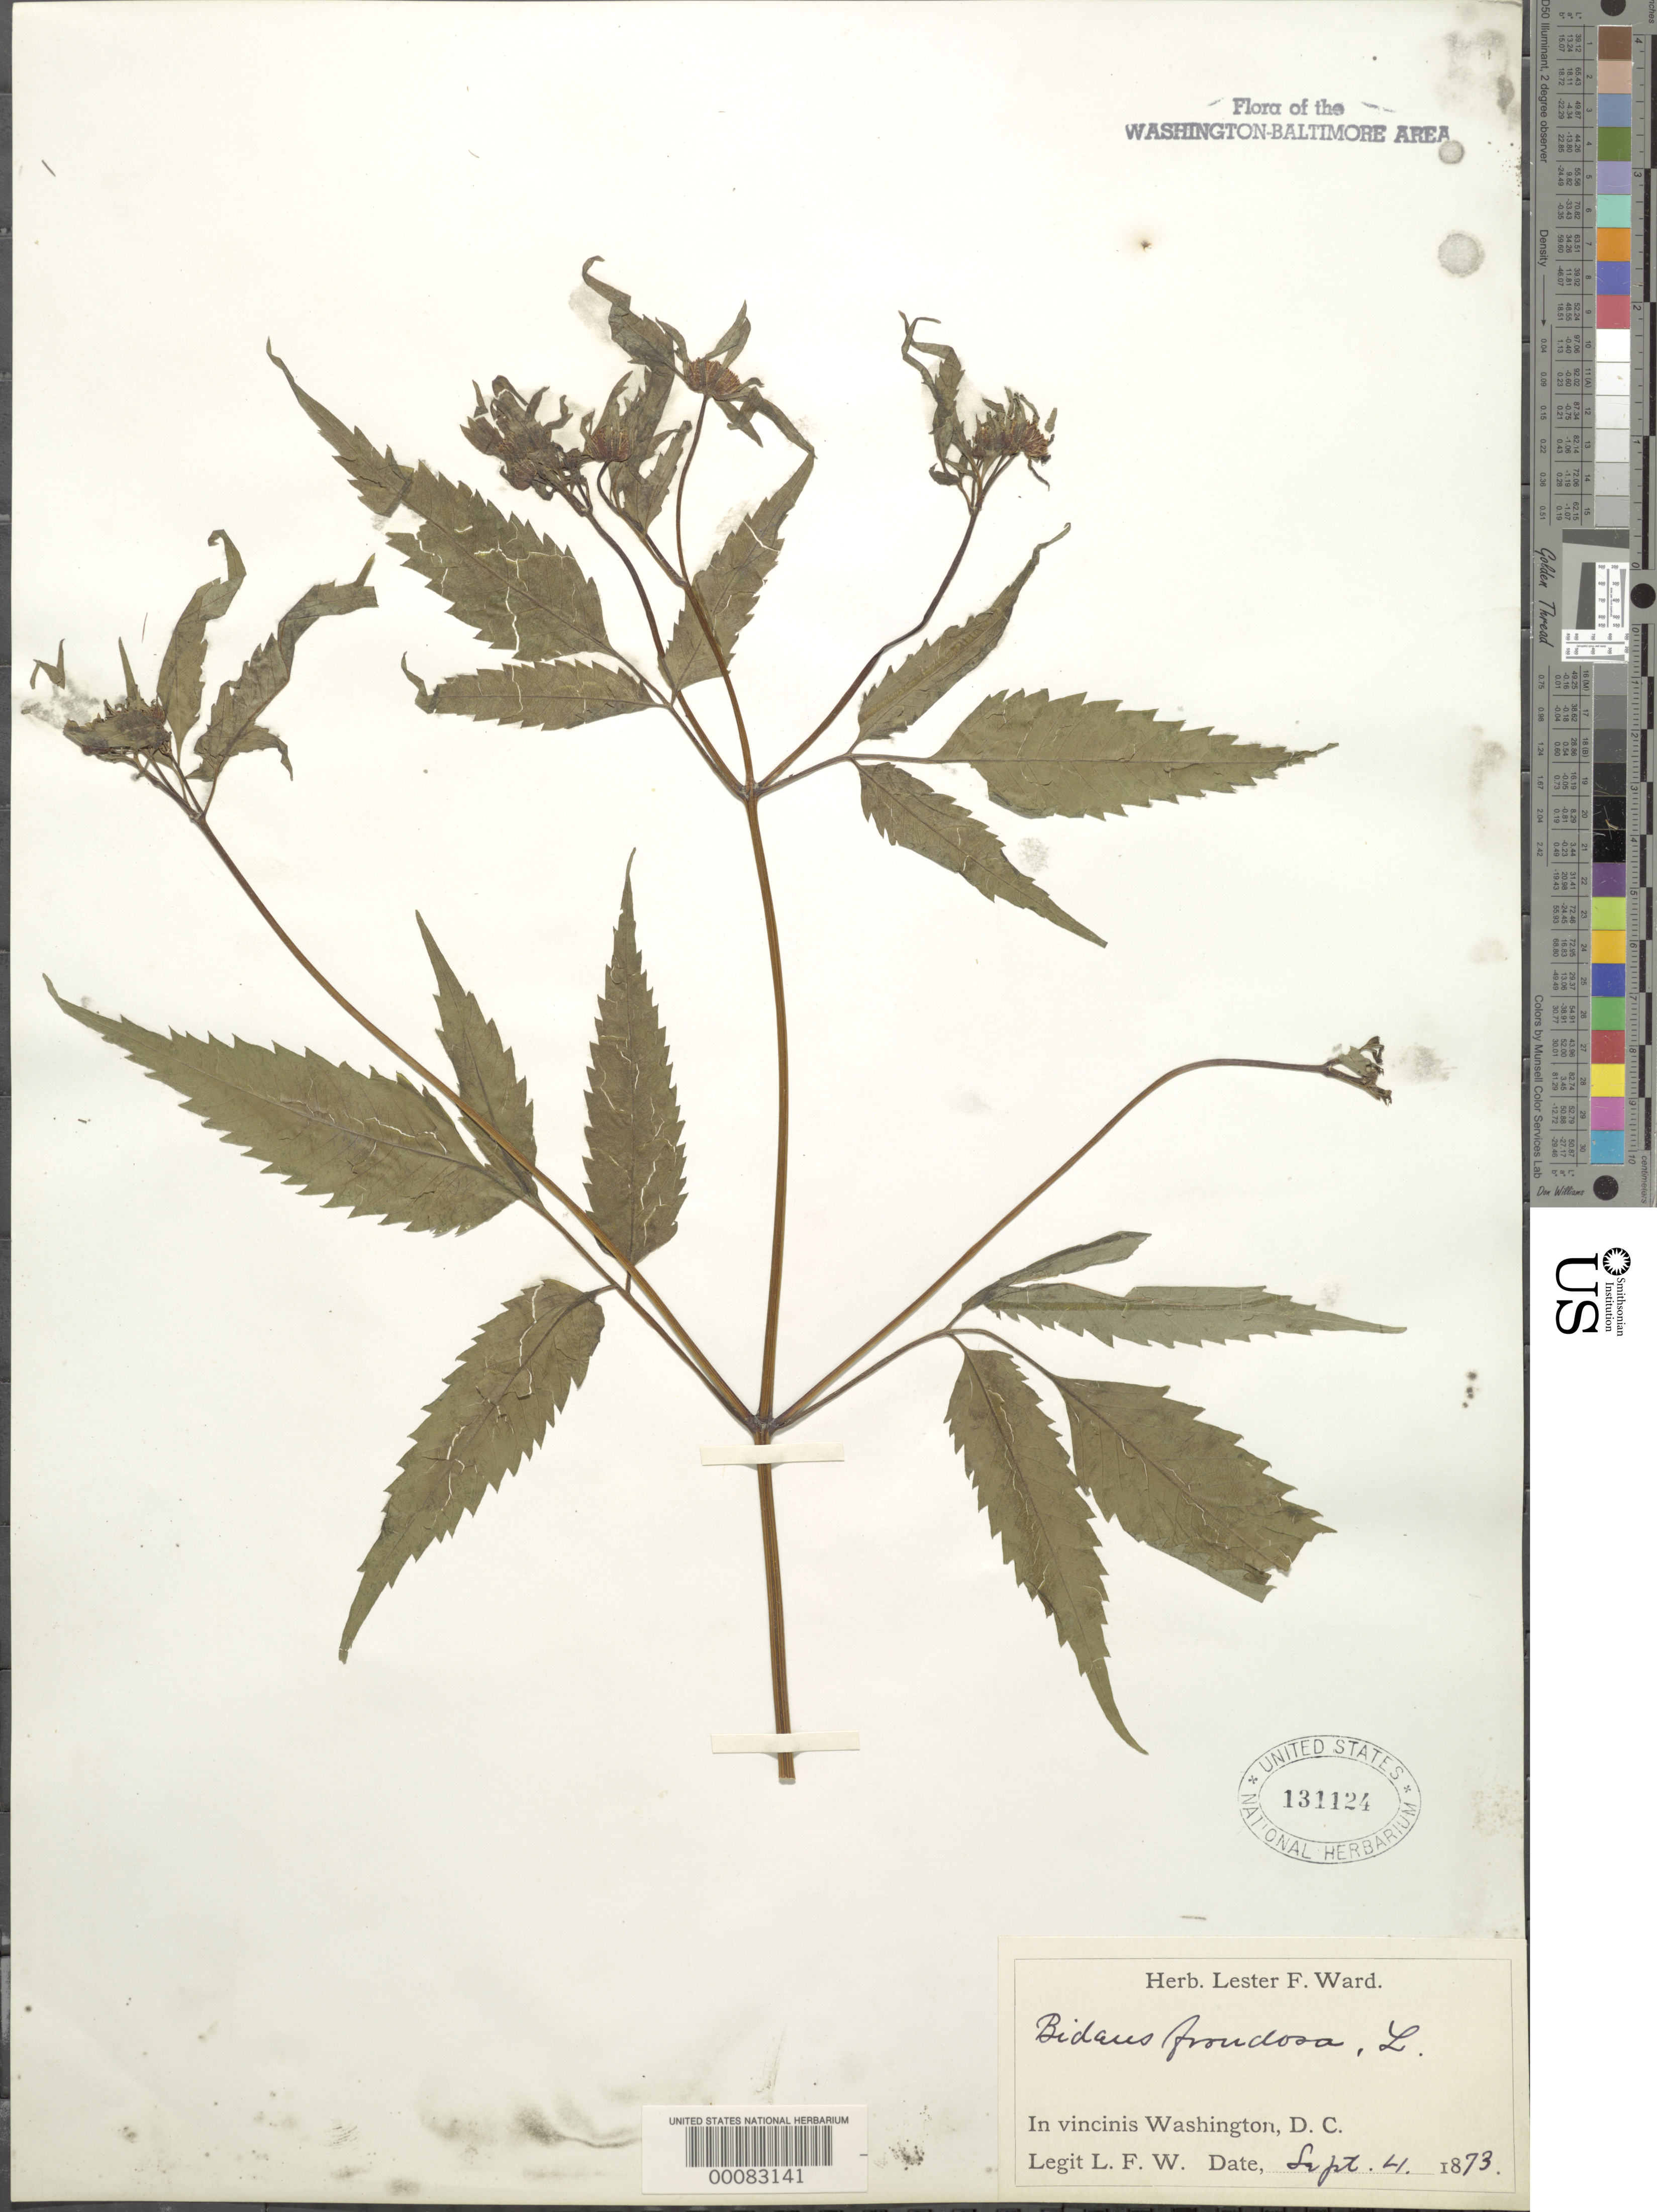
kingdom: Plantae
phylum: Tracheophyta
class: Magnoliopsida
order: Asterales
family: Asteraceae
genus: Bidens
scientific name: Bidens frondosa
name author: L.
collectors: L. F. Ward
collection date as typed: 04 Sep 1873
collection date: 1873-09-04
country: United States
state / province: District of Columbia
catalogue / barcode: US 131124